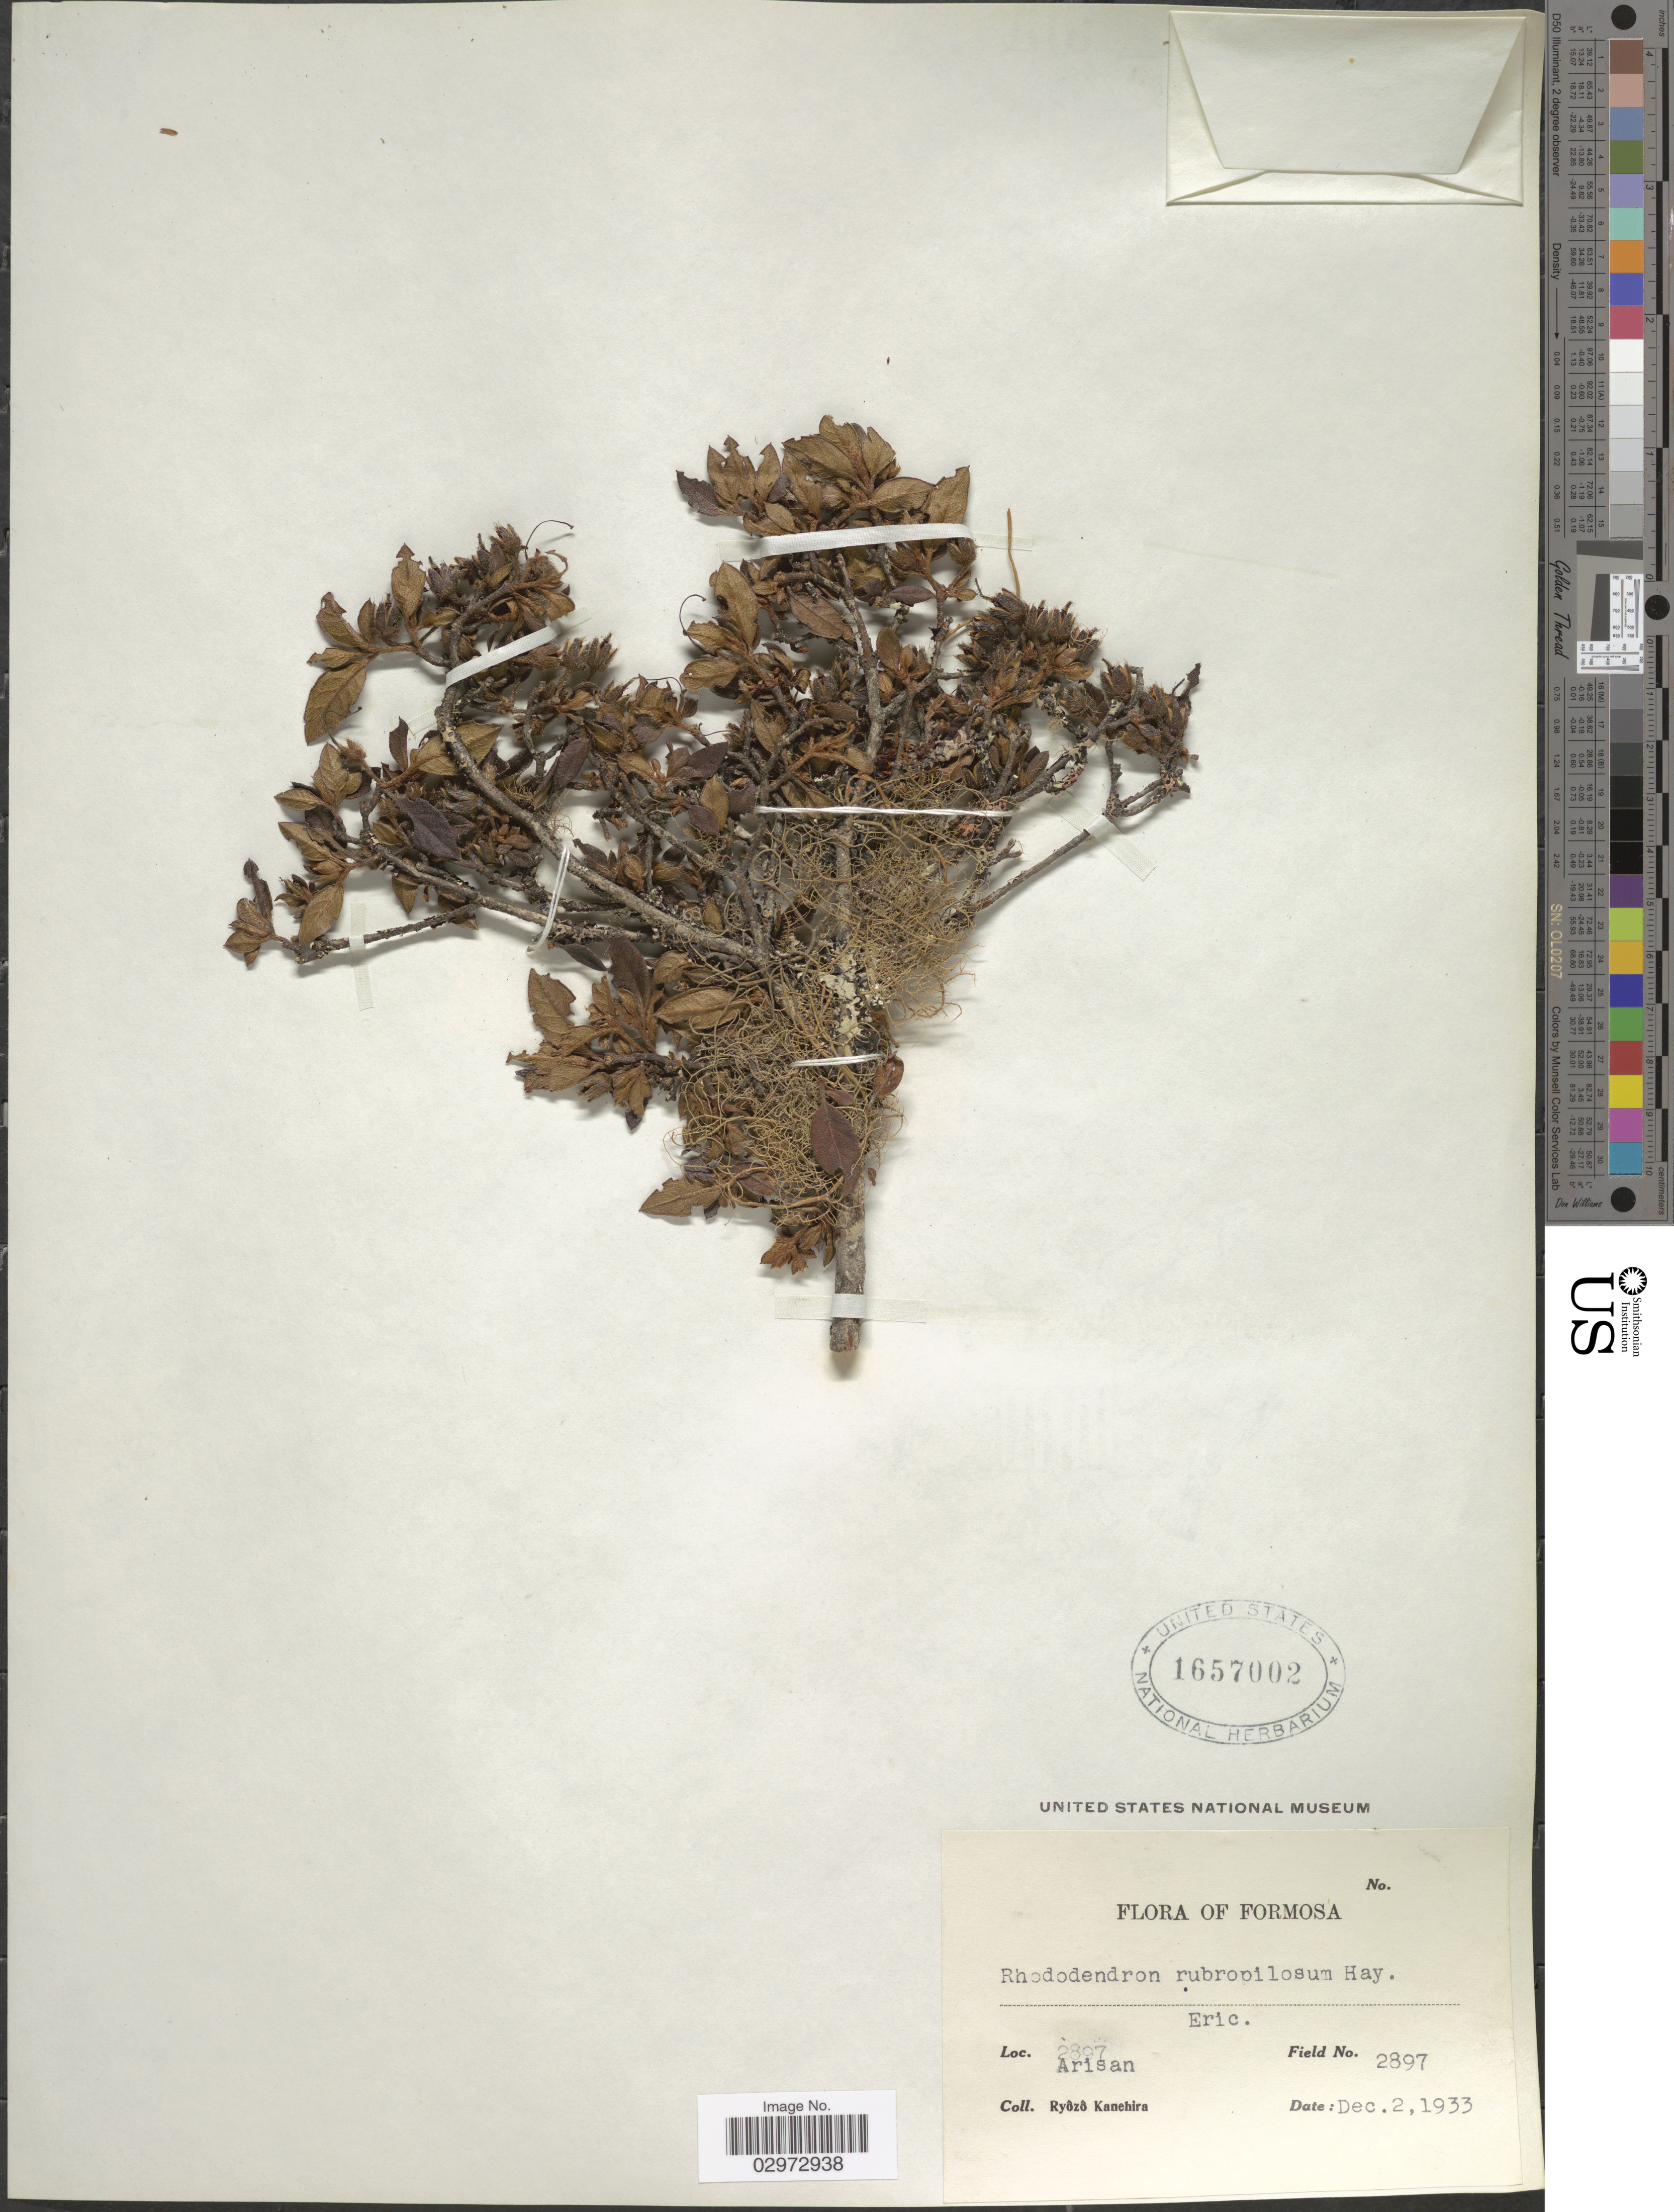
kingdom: Plantae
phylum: Tracheophyta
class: Magnoliopsida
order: Ericales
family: Ericaceae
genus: Rhododendron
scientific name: Rhododendron rubropilosum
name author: Hayata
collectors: R. Kanehira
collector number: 2897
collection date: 1933-12-02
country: Taiwan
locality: Formosa, Arisan.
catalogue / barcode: US 1657002